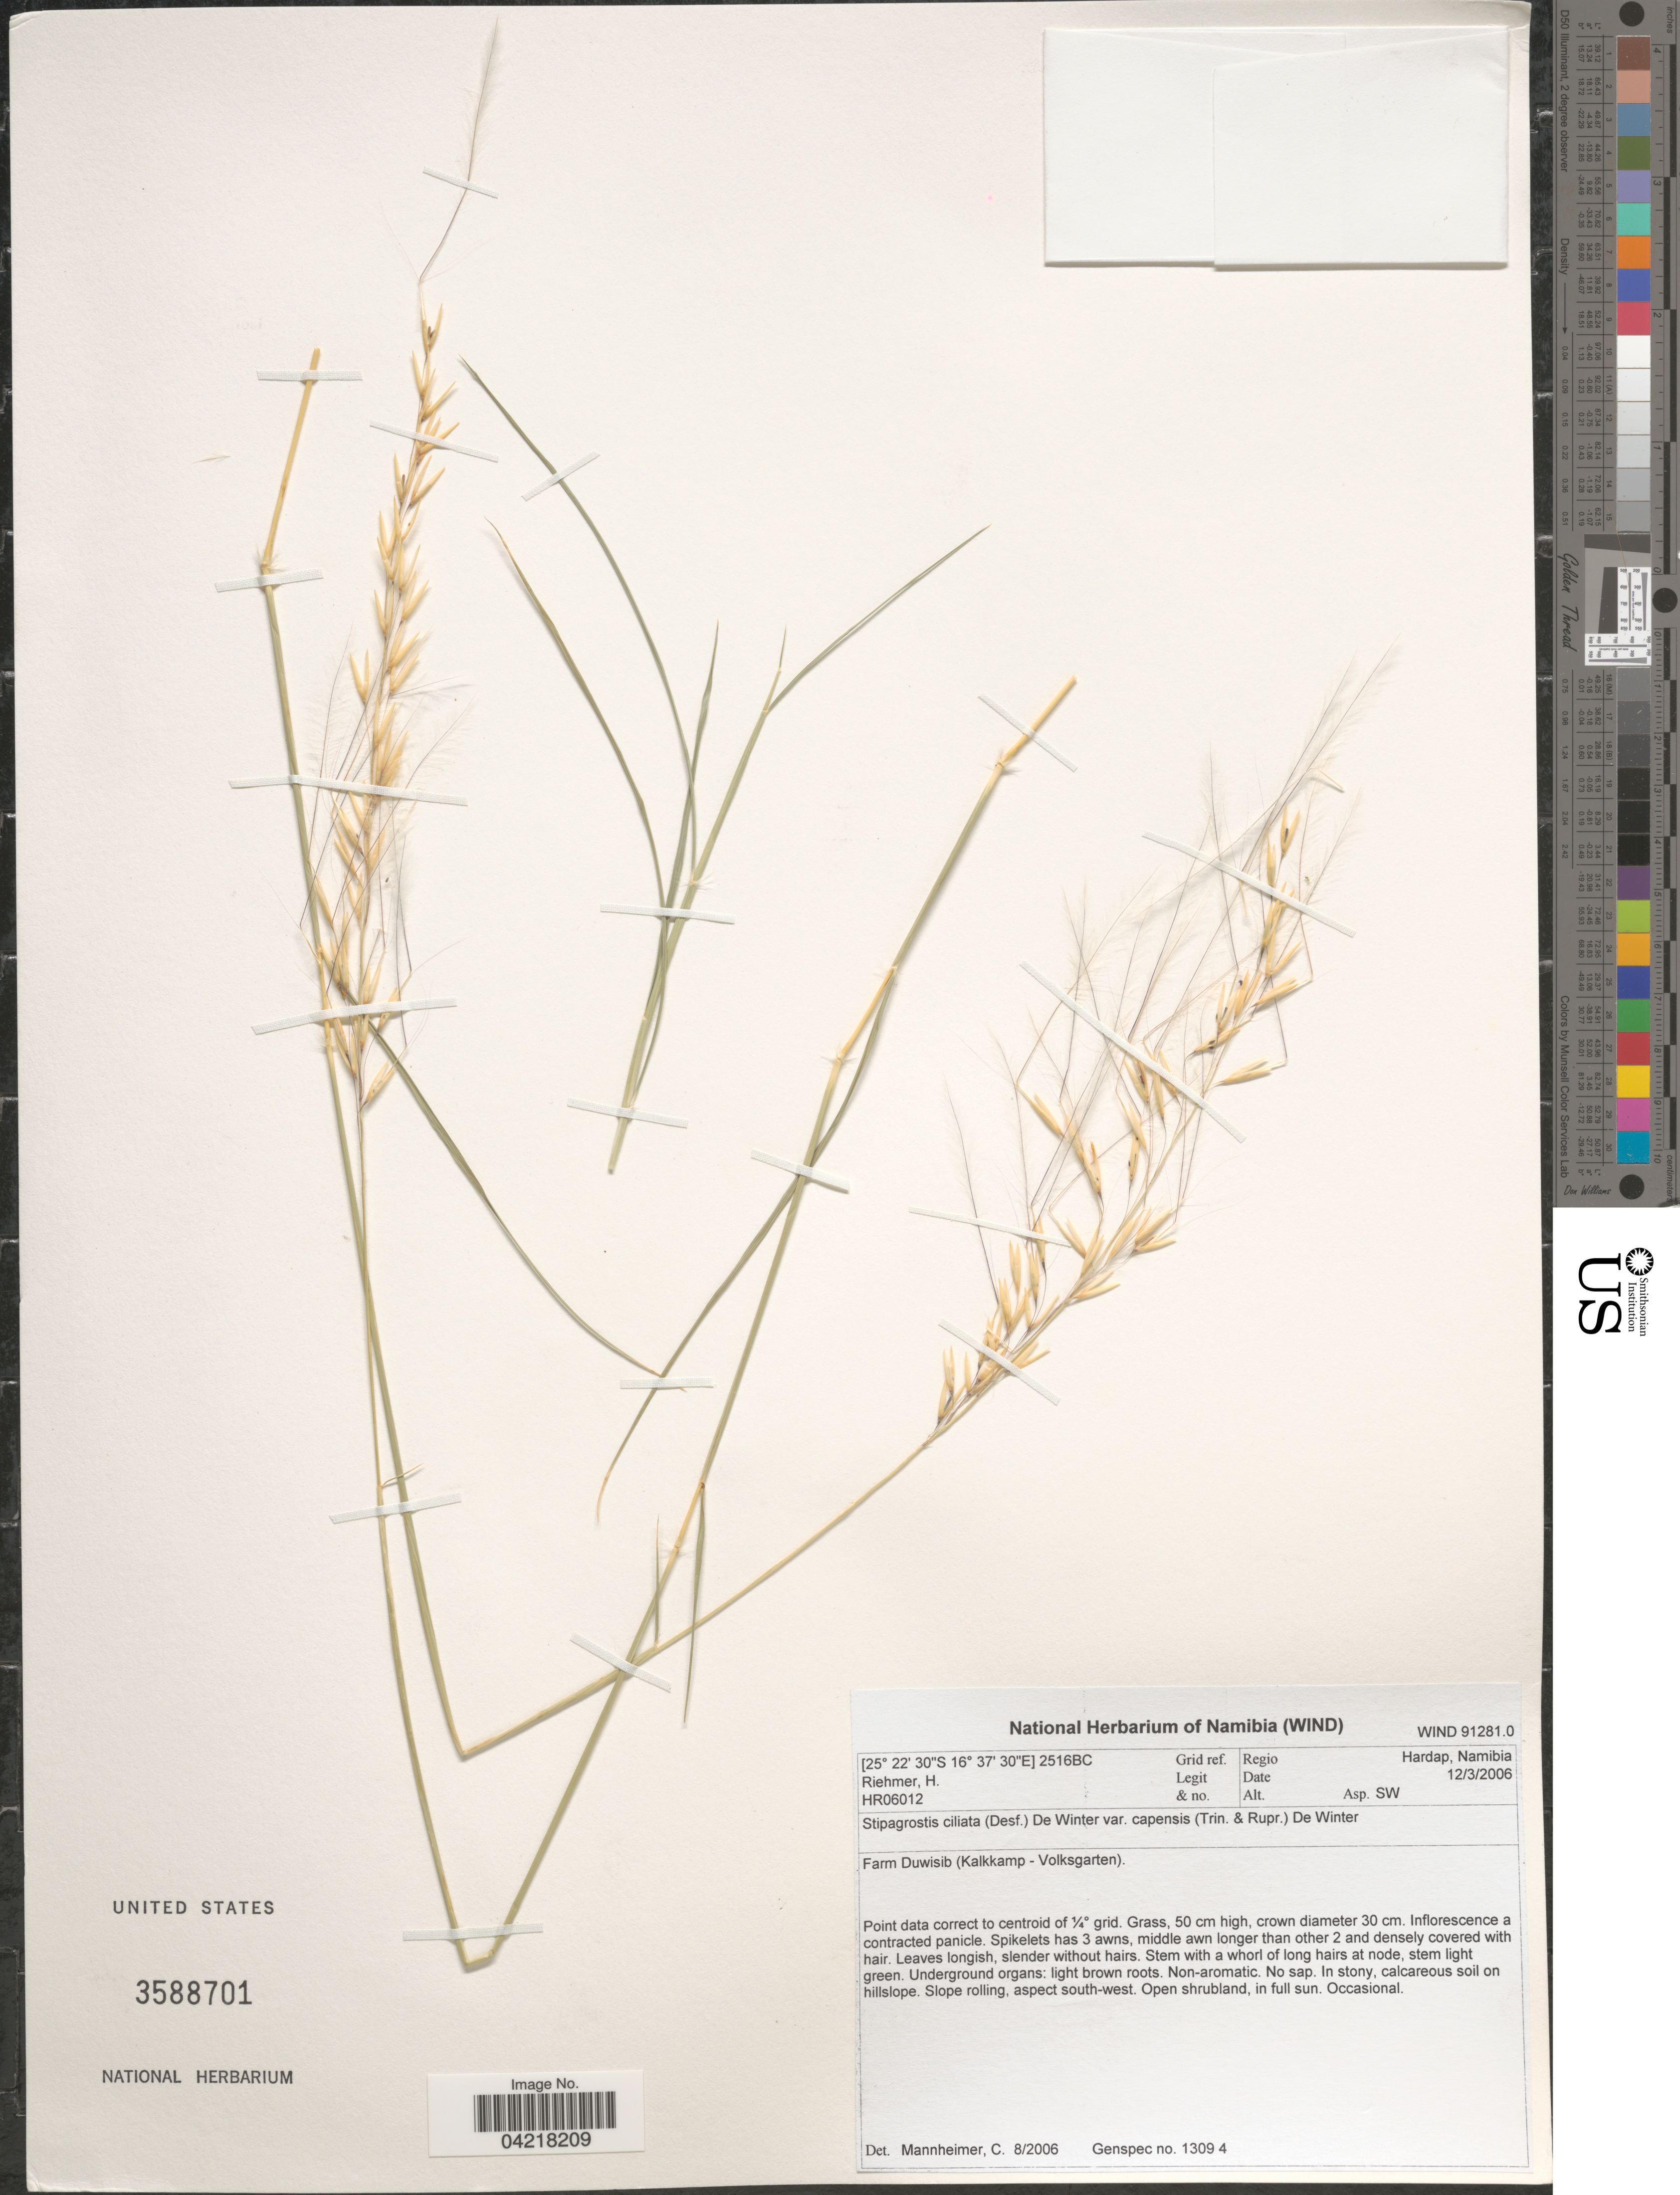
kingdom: Plantae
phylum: Tracheophyta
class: Liliopsida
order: Poales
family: Poaceae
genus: Stipagrostis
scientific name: Stipagrostis ciliata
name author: (Desf.) De Winter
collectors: H. Riehmer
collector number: HR06012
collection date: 2006-03-12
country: Namibia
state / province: Hardap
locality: Farm Duwisib (Kalkkamp-Volksgarten). 2516BC Grid ref. Regio Hardap, Namibia. Asp. SW.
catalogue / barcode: US 3588701